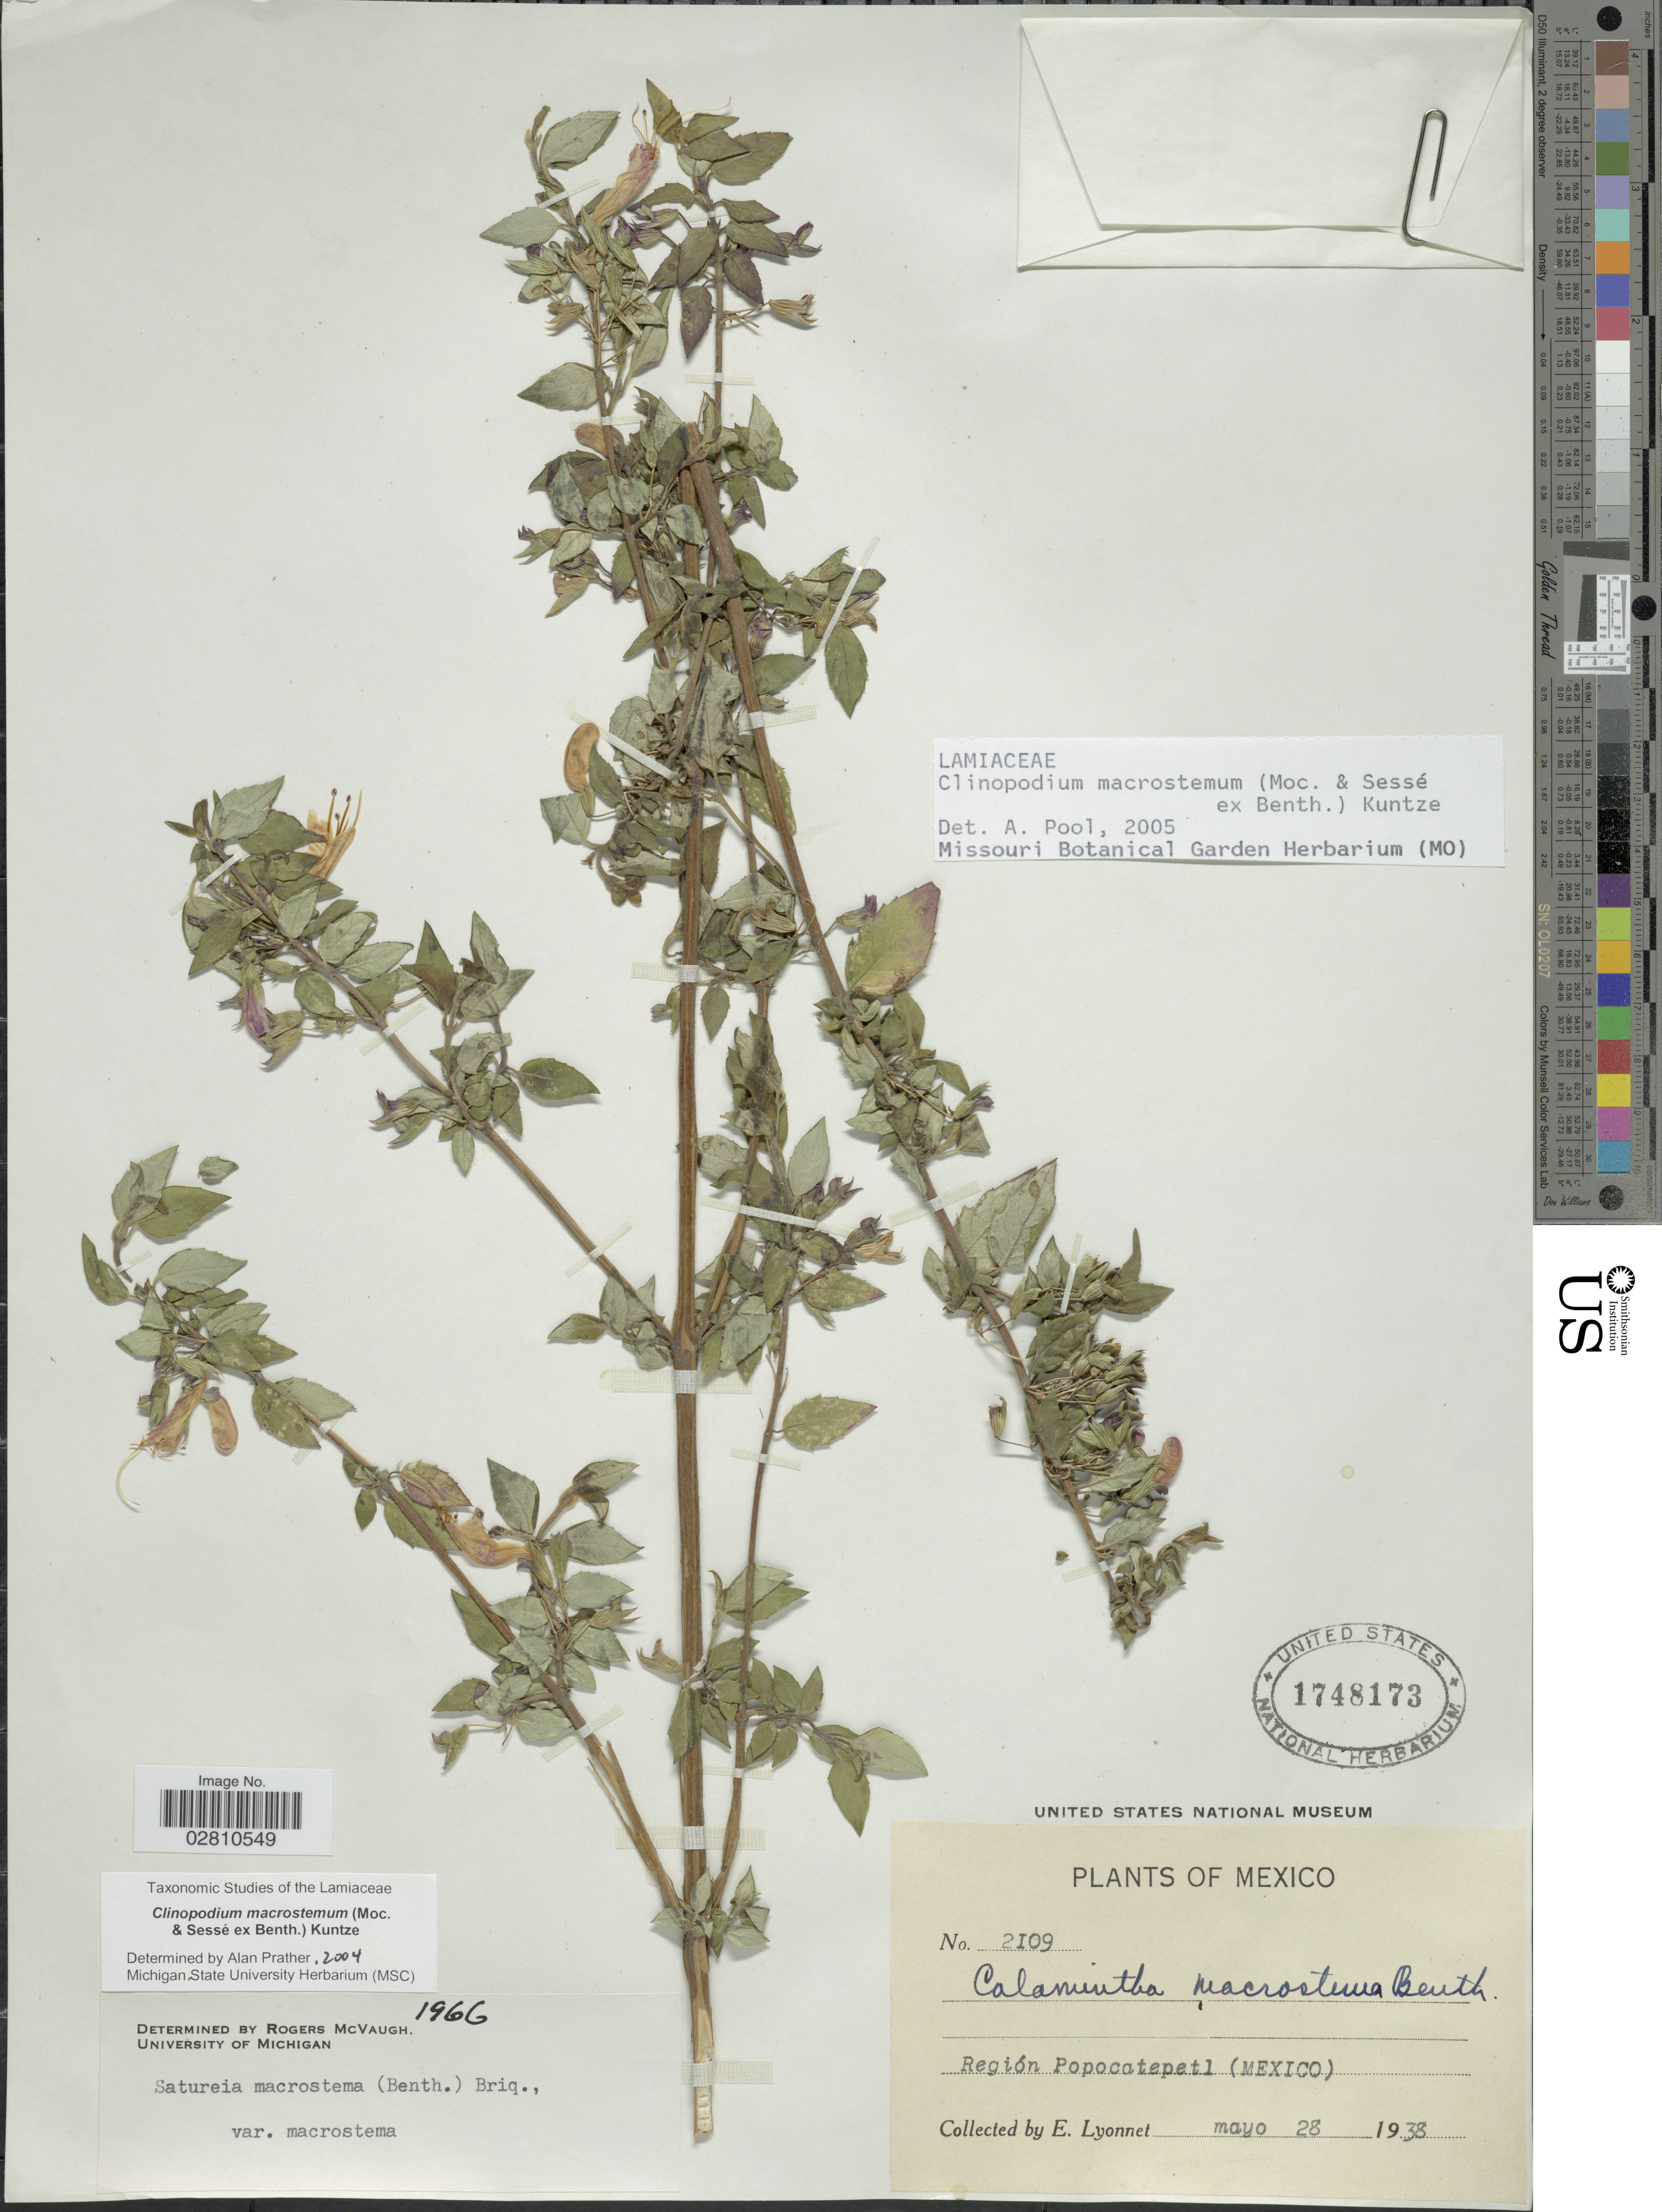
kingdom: Plantae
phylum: Tracheophyta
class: Magnoliopsida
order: Lamiales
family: Lamiaceae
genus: Clinopodium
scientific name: Clinopodium macrostemum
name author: (Moc. & Sessé ex Benth.) Kuntze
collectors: E. Lyonnet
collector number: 2109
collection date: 1938-05-28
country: Mexico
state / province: México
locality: Región Popocatepetl.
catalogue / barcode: US 1748173